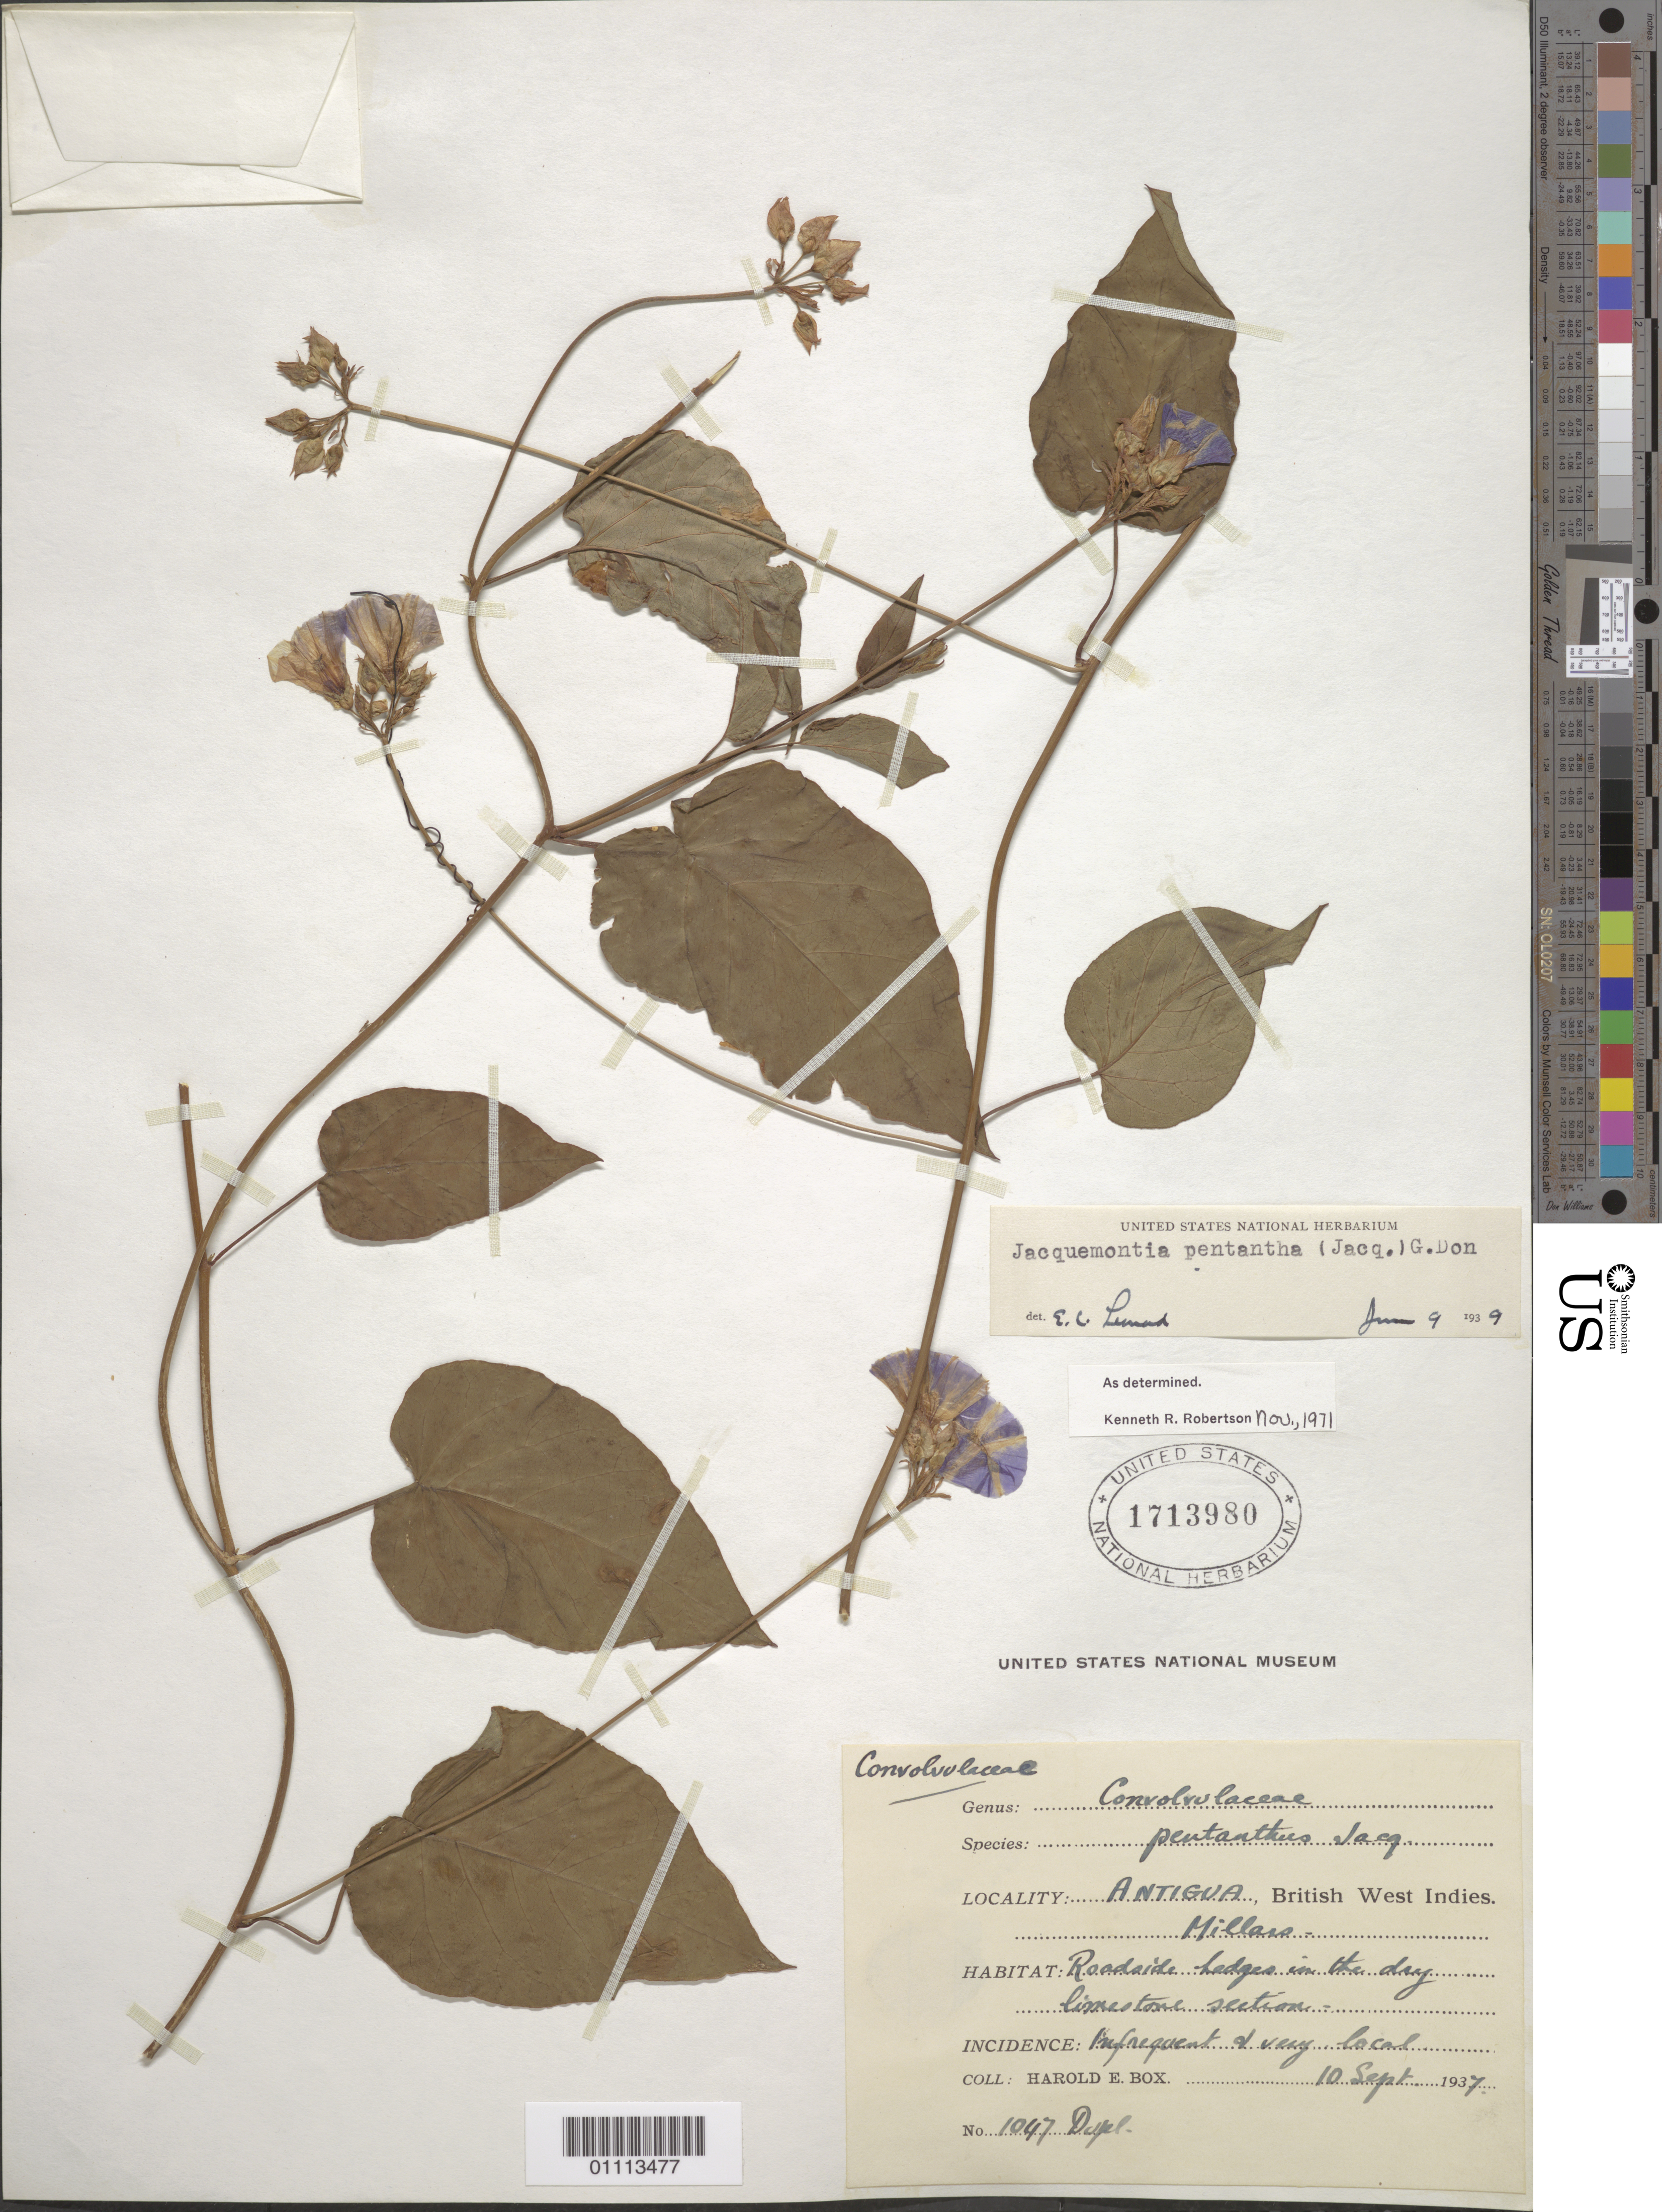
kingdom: Plantae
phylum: Tracheophyta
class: Magnoliopsida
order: Solanales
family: Convolvulaceae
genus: Jacquemontia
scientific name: Jacquemontia pentanthos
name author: (Jacq.) G. Don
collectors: H. E. Box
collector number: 1047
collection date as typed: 10 Sep 1937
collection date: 1937-09-10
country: Antigua and Barbuda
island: Antigua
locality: Millars. Roadside hedges in the dry limestone section.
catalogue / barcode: US 1713980